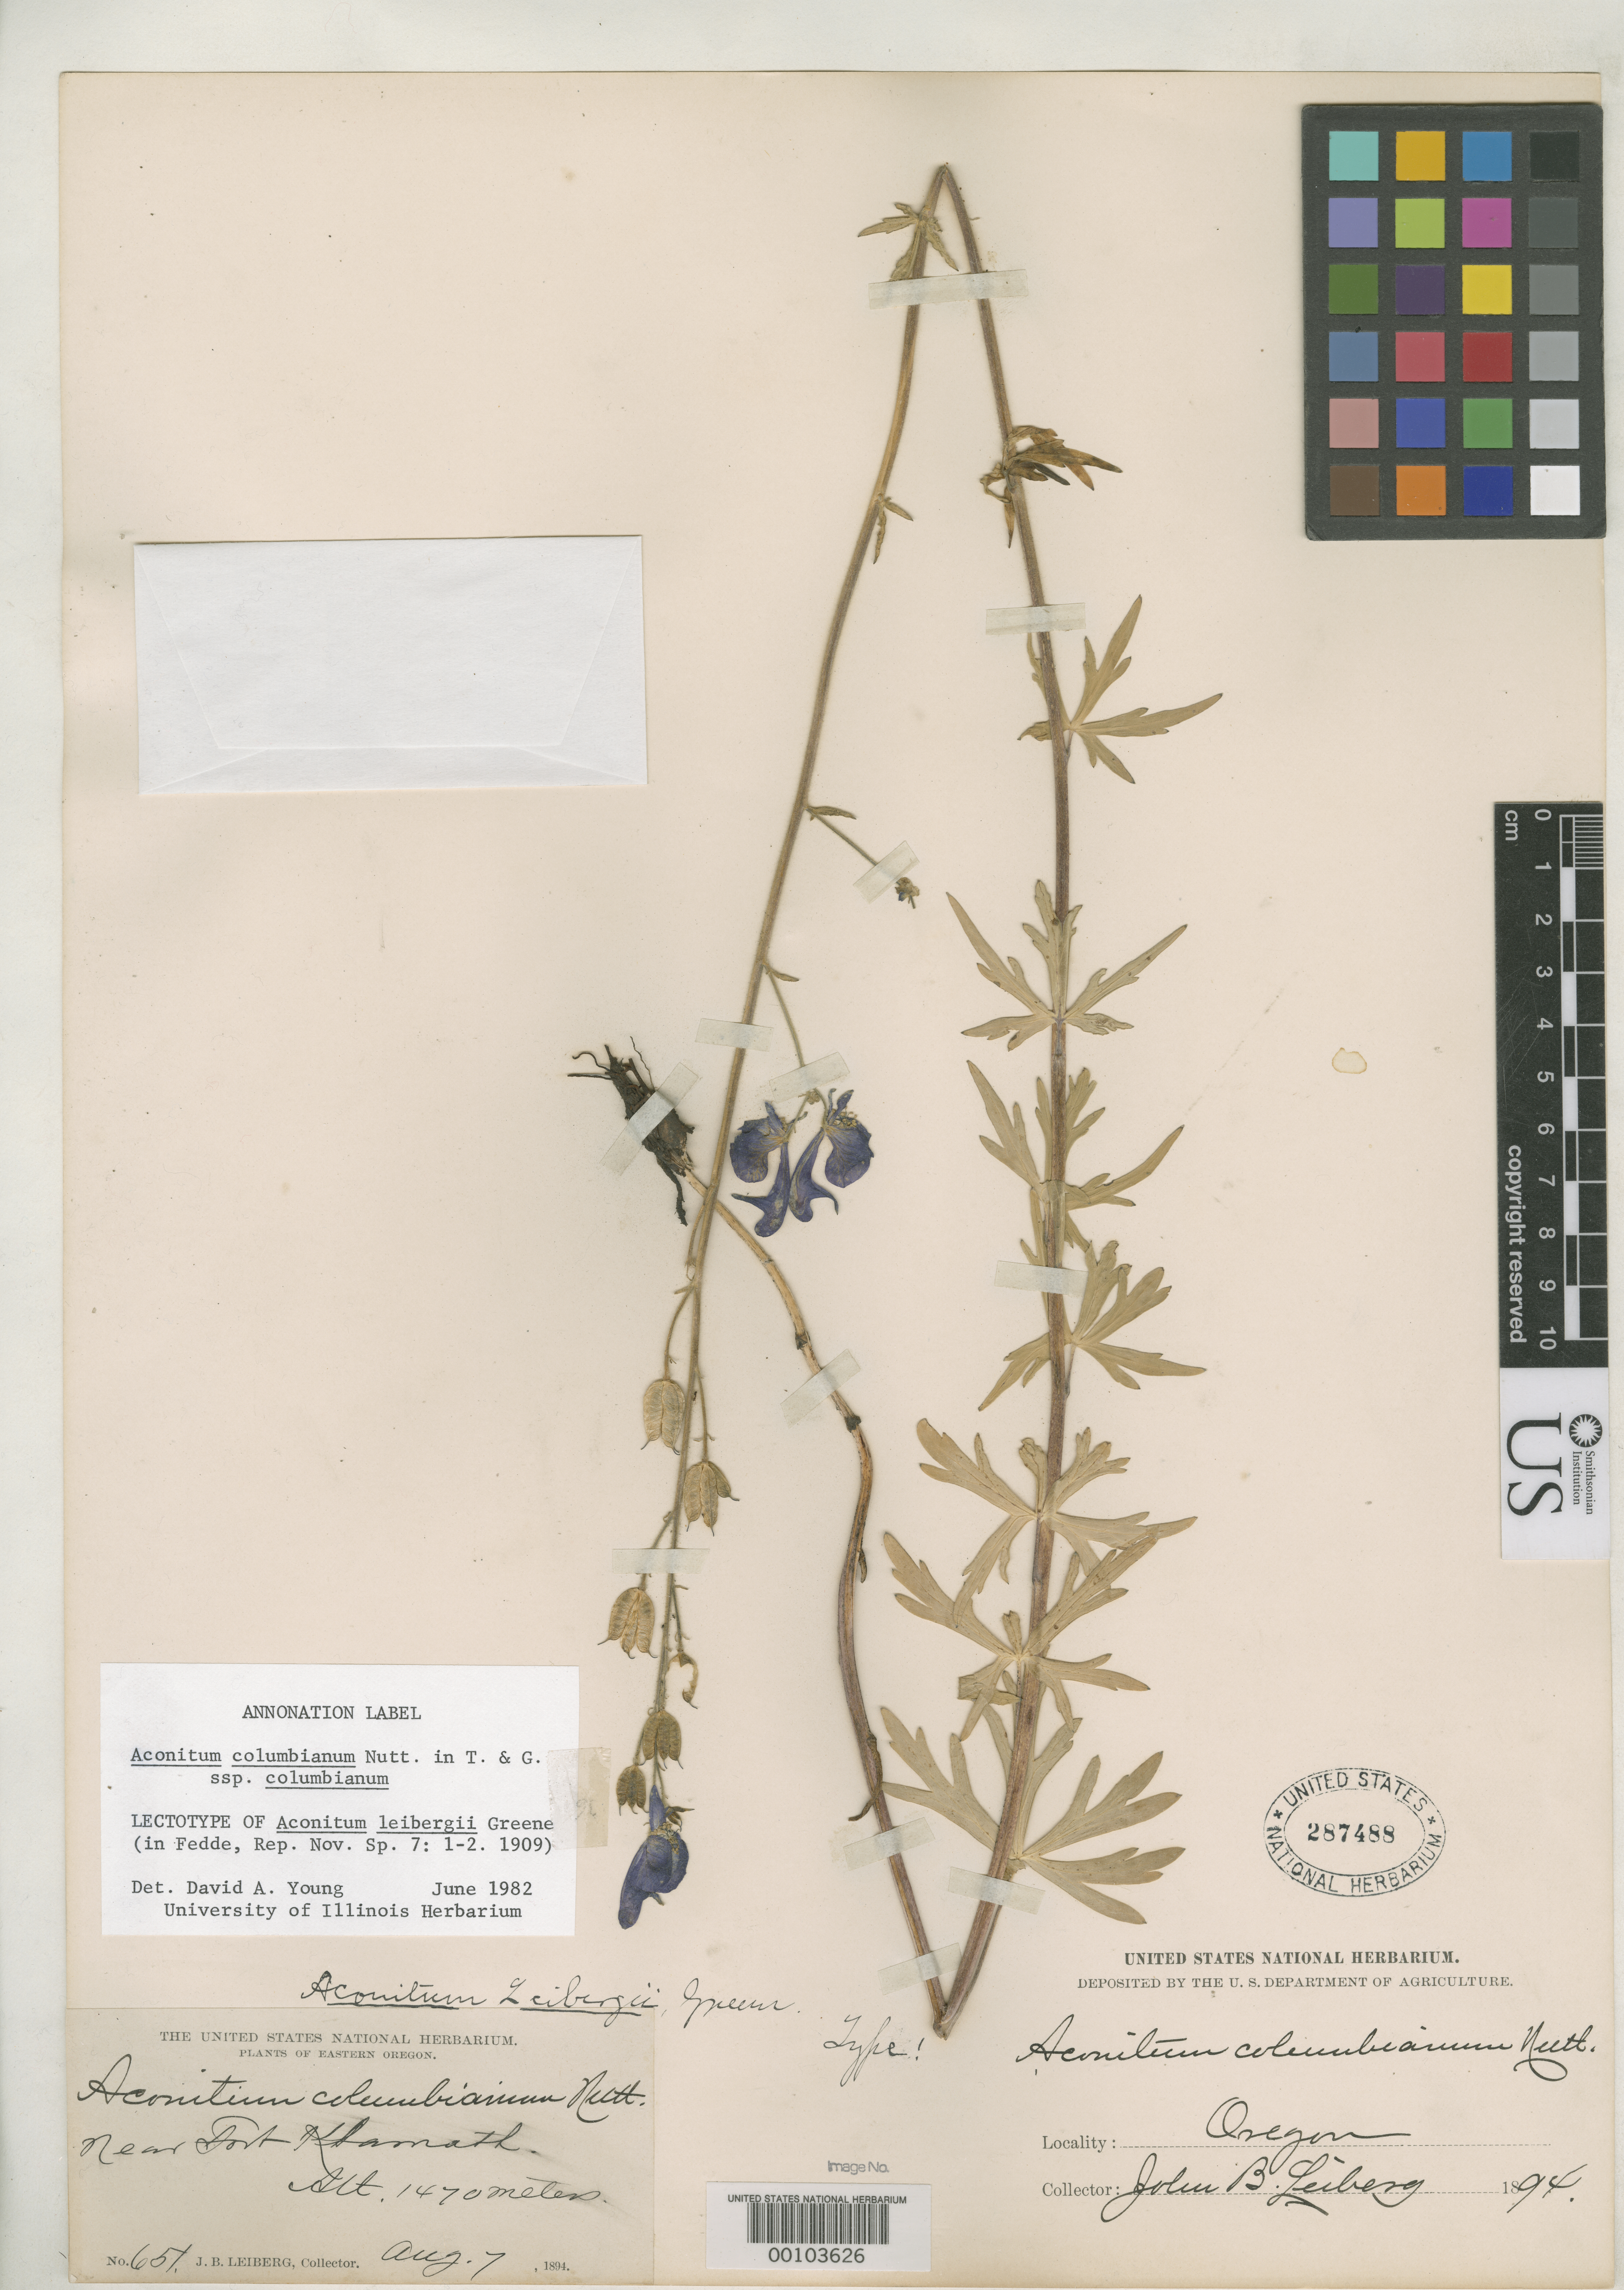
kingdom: Plantae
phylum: Tracheophyta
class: Magnoliopsida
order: Ranunculales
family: Ranunculaceae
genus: Aconitum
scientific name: Aconitum leibergii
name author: Greene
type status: Lectotype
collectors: J. Leiberg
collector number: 651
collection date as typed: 07 Aug 1894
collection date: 1894-08-07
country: United States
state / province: Oregon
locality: Klamath Lake.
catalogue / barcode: US 287488